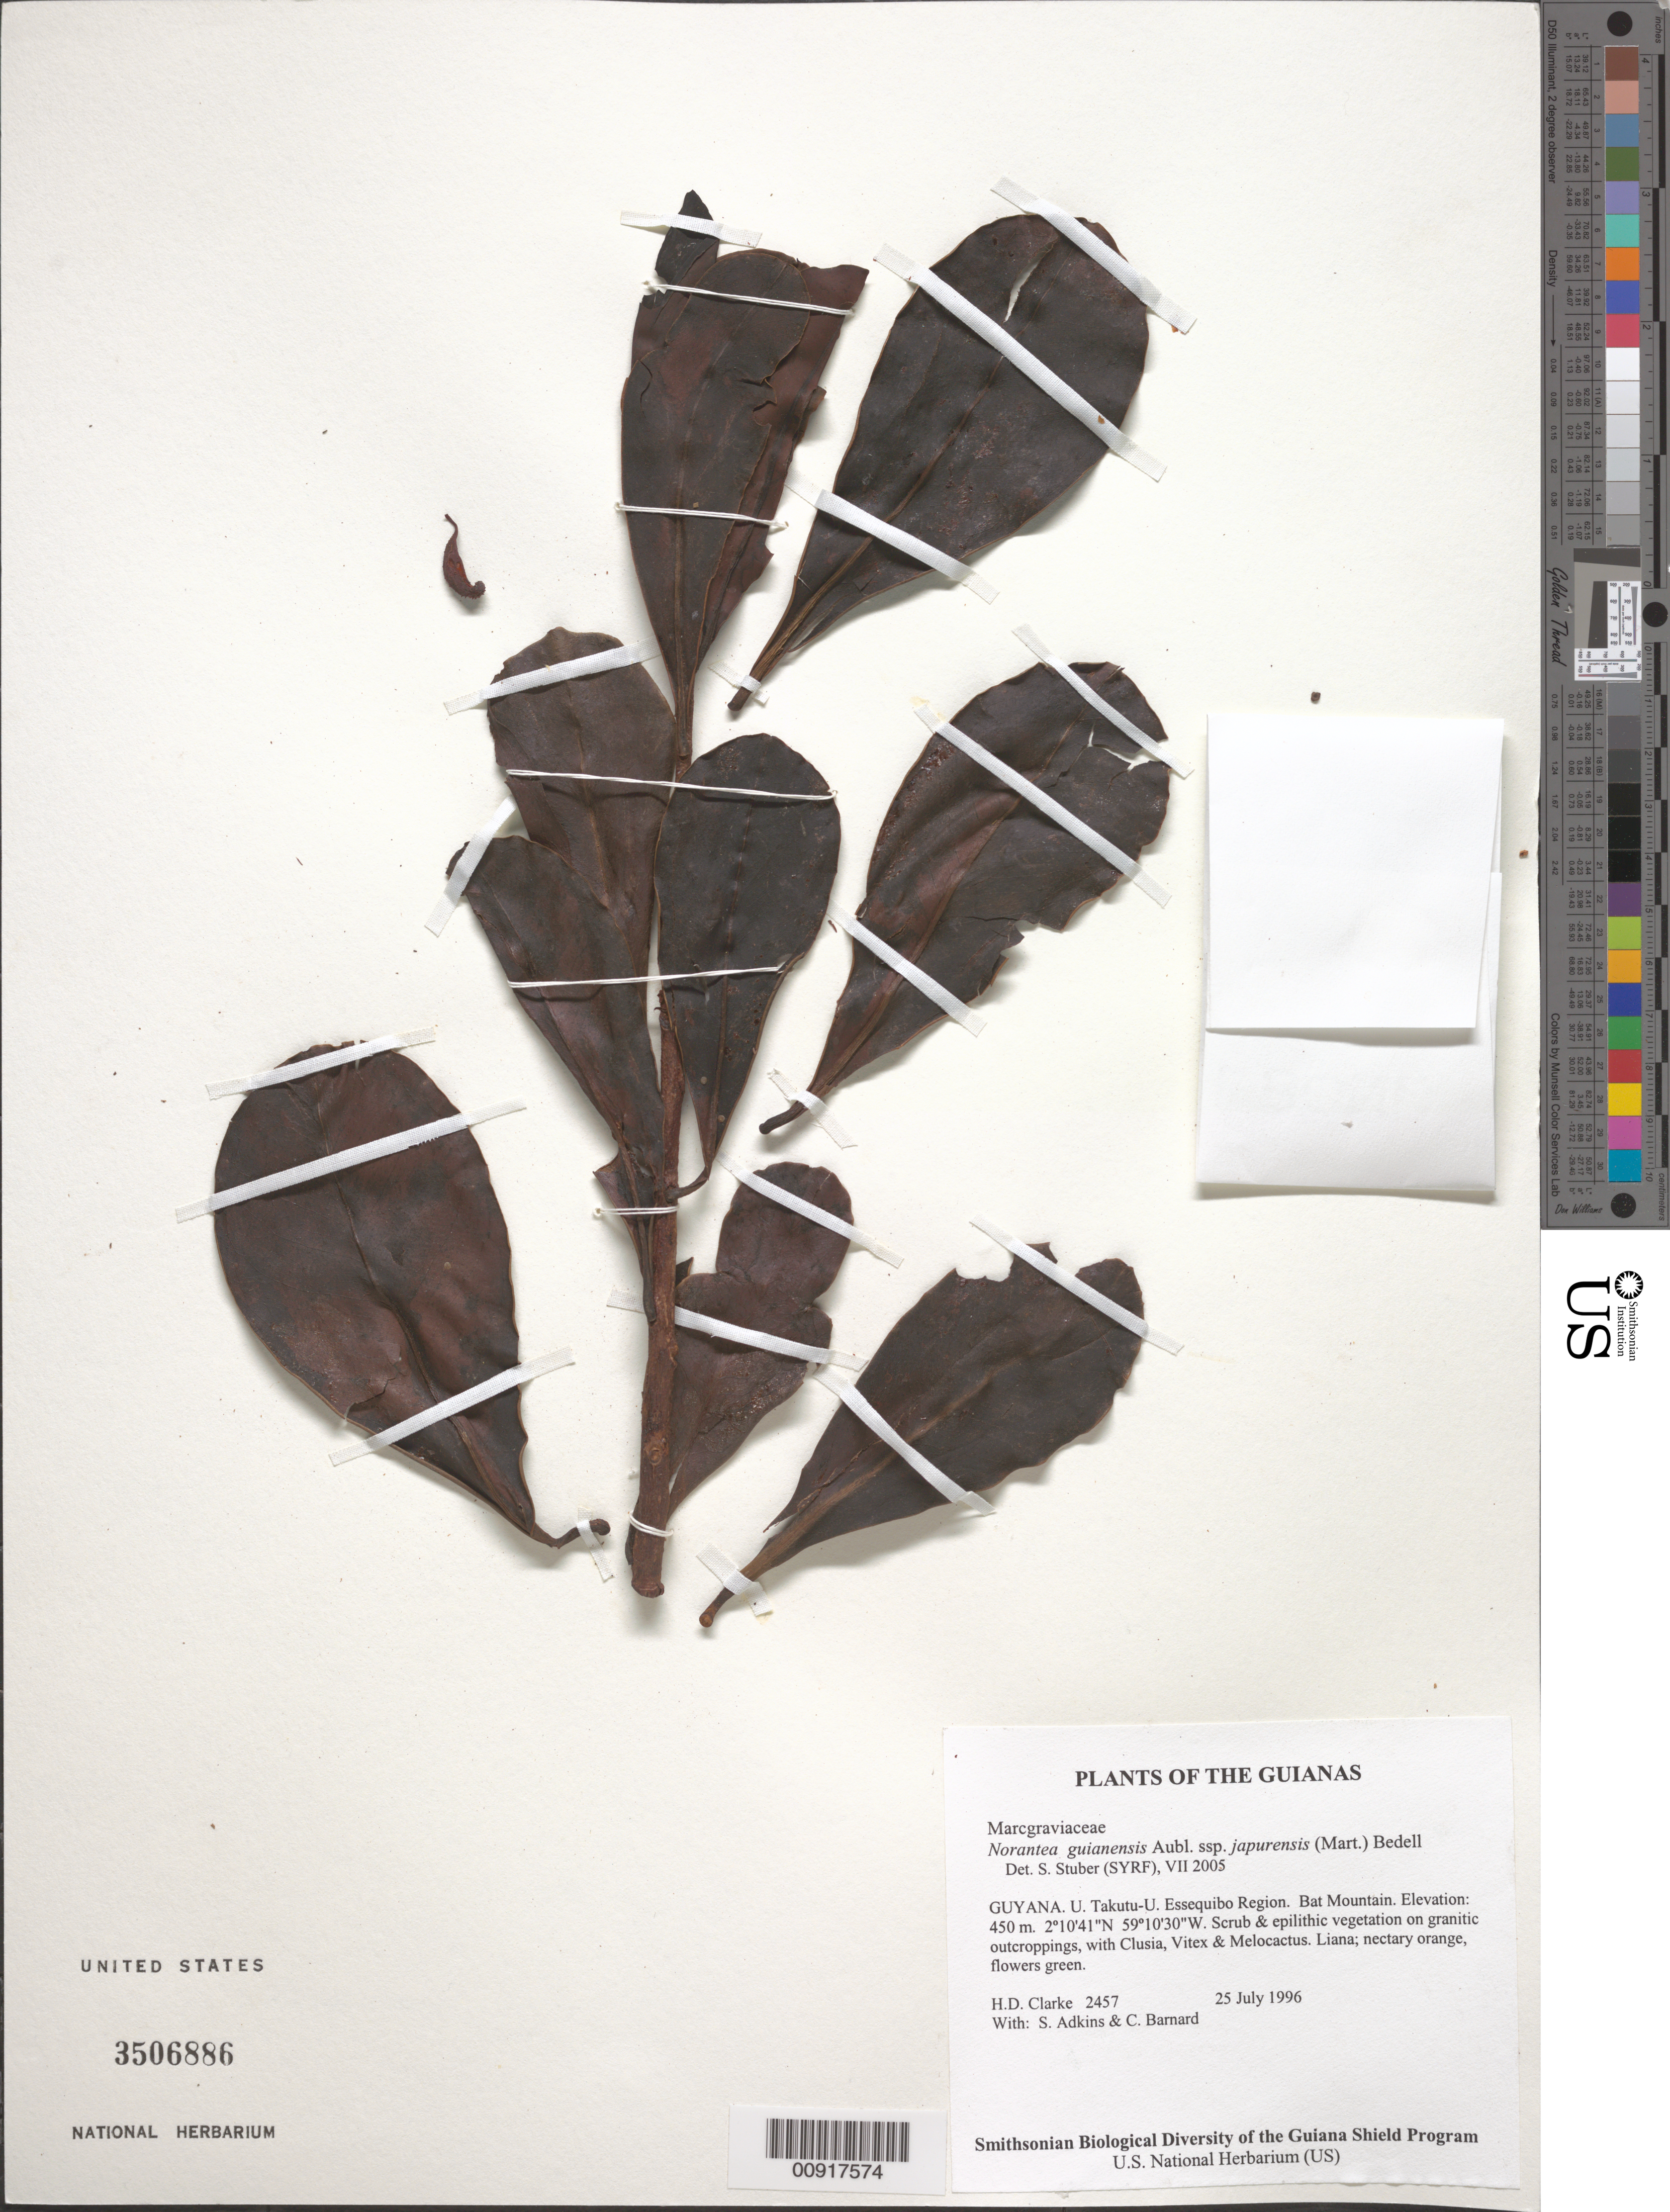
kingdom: Plantae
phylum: Tracheophyta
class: Magnoliopsida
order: Ericales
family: Marcgraviaceae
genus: Norantea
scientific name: Norantea guianensis subsp. japurensis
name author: (Mart.) Bedell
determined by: Stuber, S.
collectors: H. D. Clarke, S. Adkins & C. Bernard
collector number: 2457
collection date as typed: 25 July 1996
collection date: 1996-07-25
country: Guyana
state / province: U. Takutu-U. Essequibo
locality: Bat Mountain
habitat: Scrub & epilithic vegetation on granitic outcroppings, with Clusia, Vitex & Melocactus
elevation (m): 450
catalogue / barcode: US 3506886